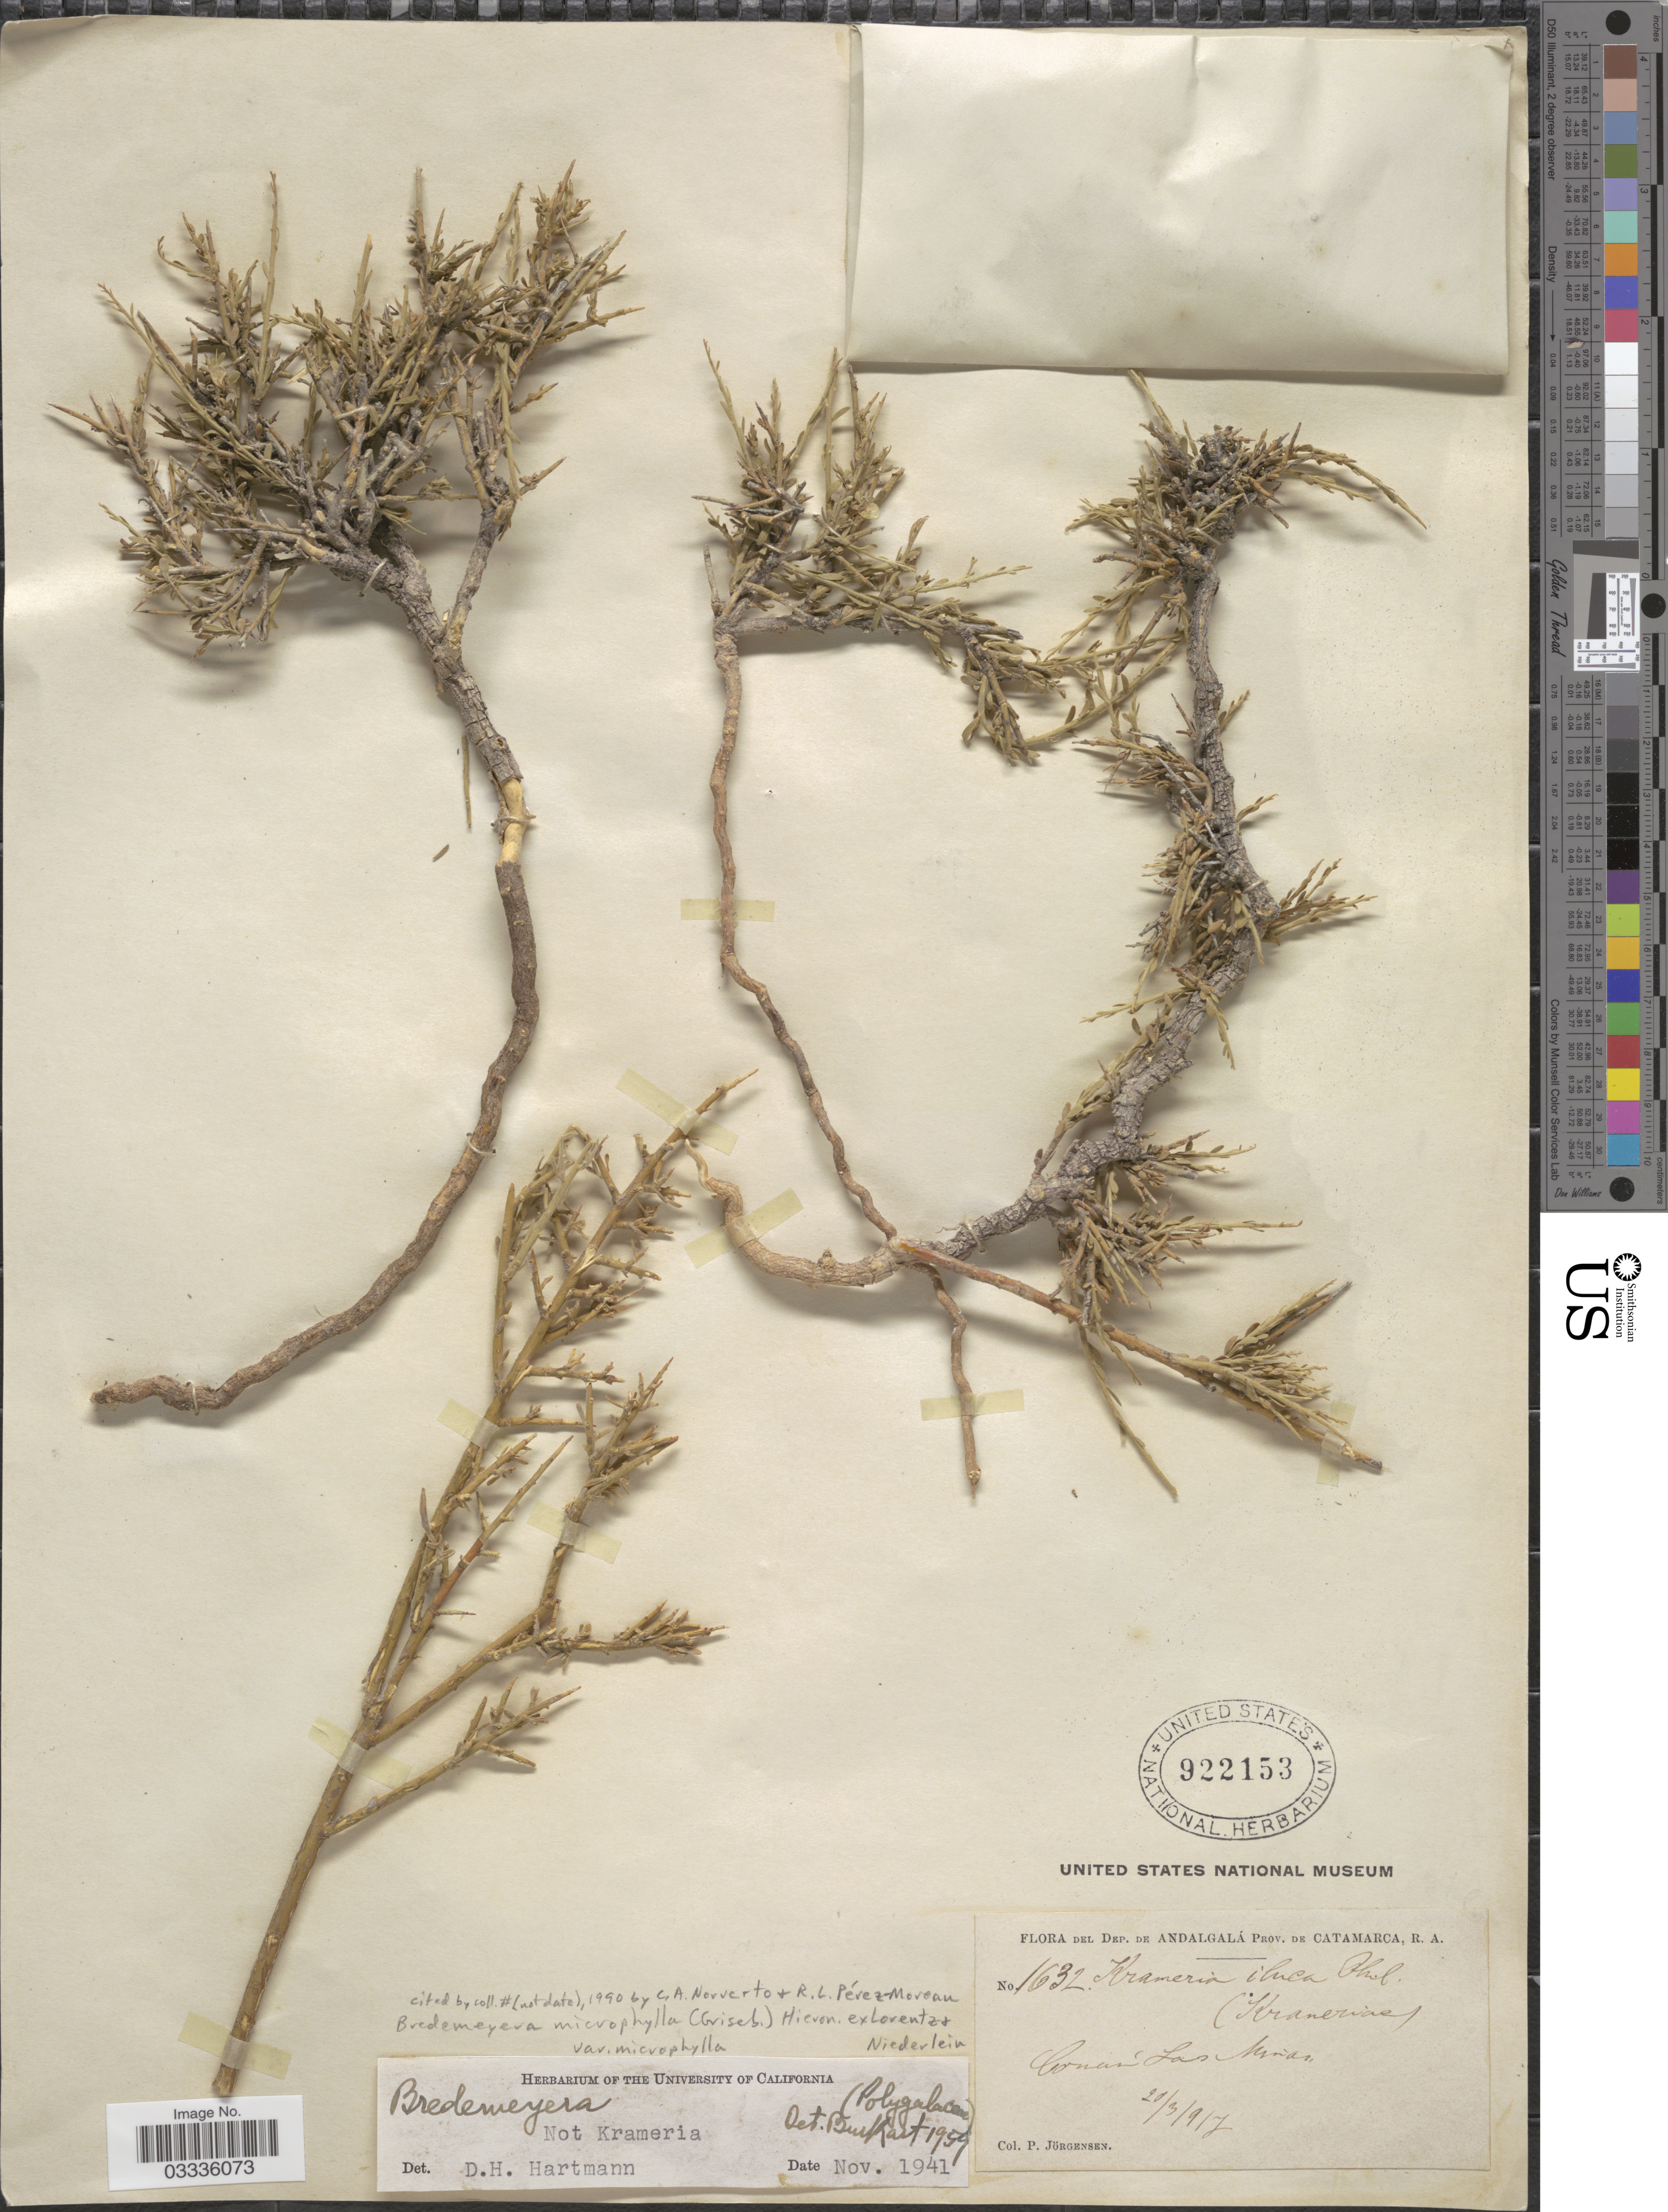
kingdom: Plantae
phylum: Tracheophyta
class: Magnoliopsida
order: Fabales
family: Polygalaceae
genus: Rhamphopetalum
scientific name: Rhamphopetalum microphyllum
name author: (Griseb.) J.F.B. Pastore & M. Mota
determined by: Strong, Mark T., (BOT), Smithsonian Institution - National Museum of Natural History (UNITED STATES)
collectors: P. Jörgensen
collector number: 1632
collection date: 1917-03-20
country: Argentina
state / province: Catamarca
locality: Dep. de Andalgalá. Comun Las Minas.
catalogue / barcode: US 922153